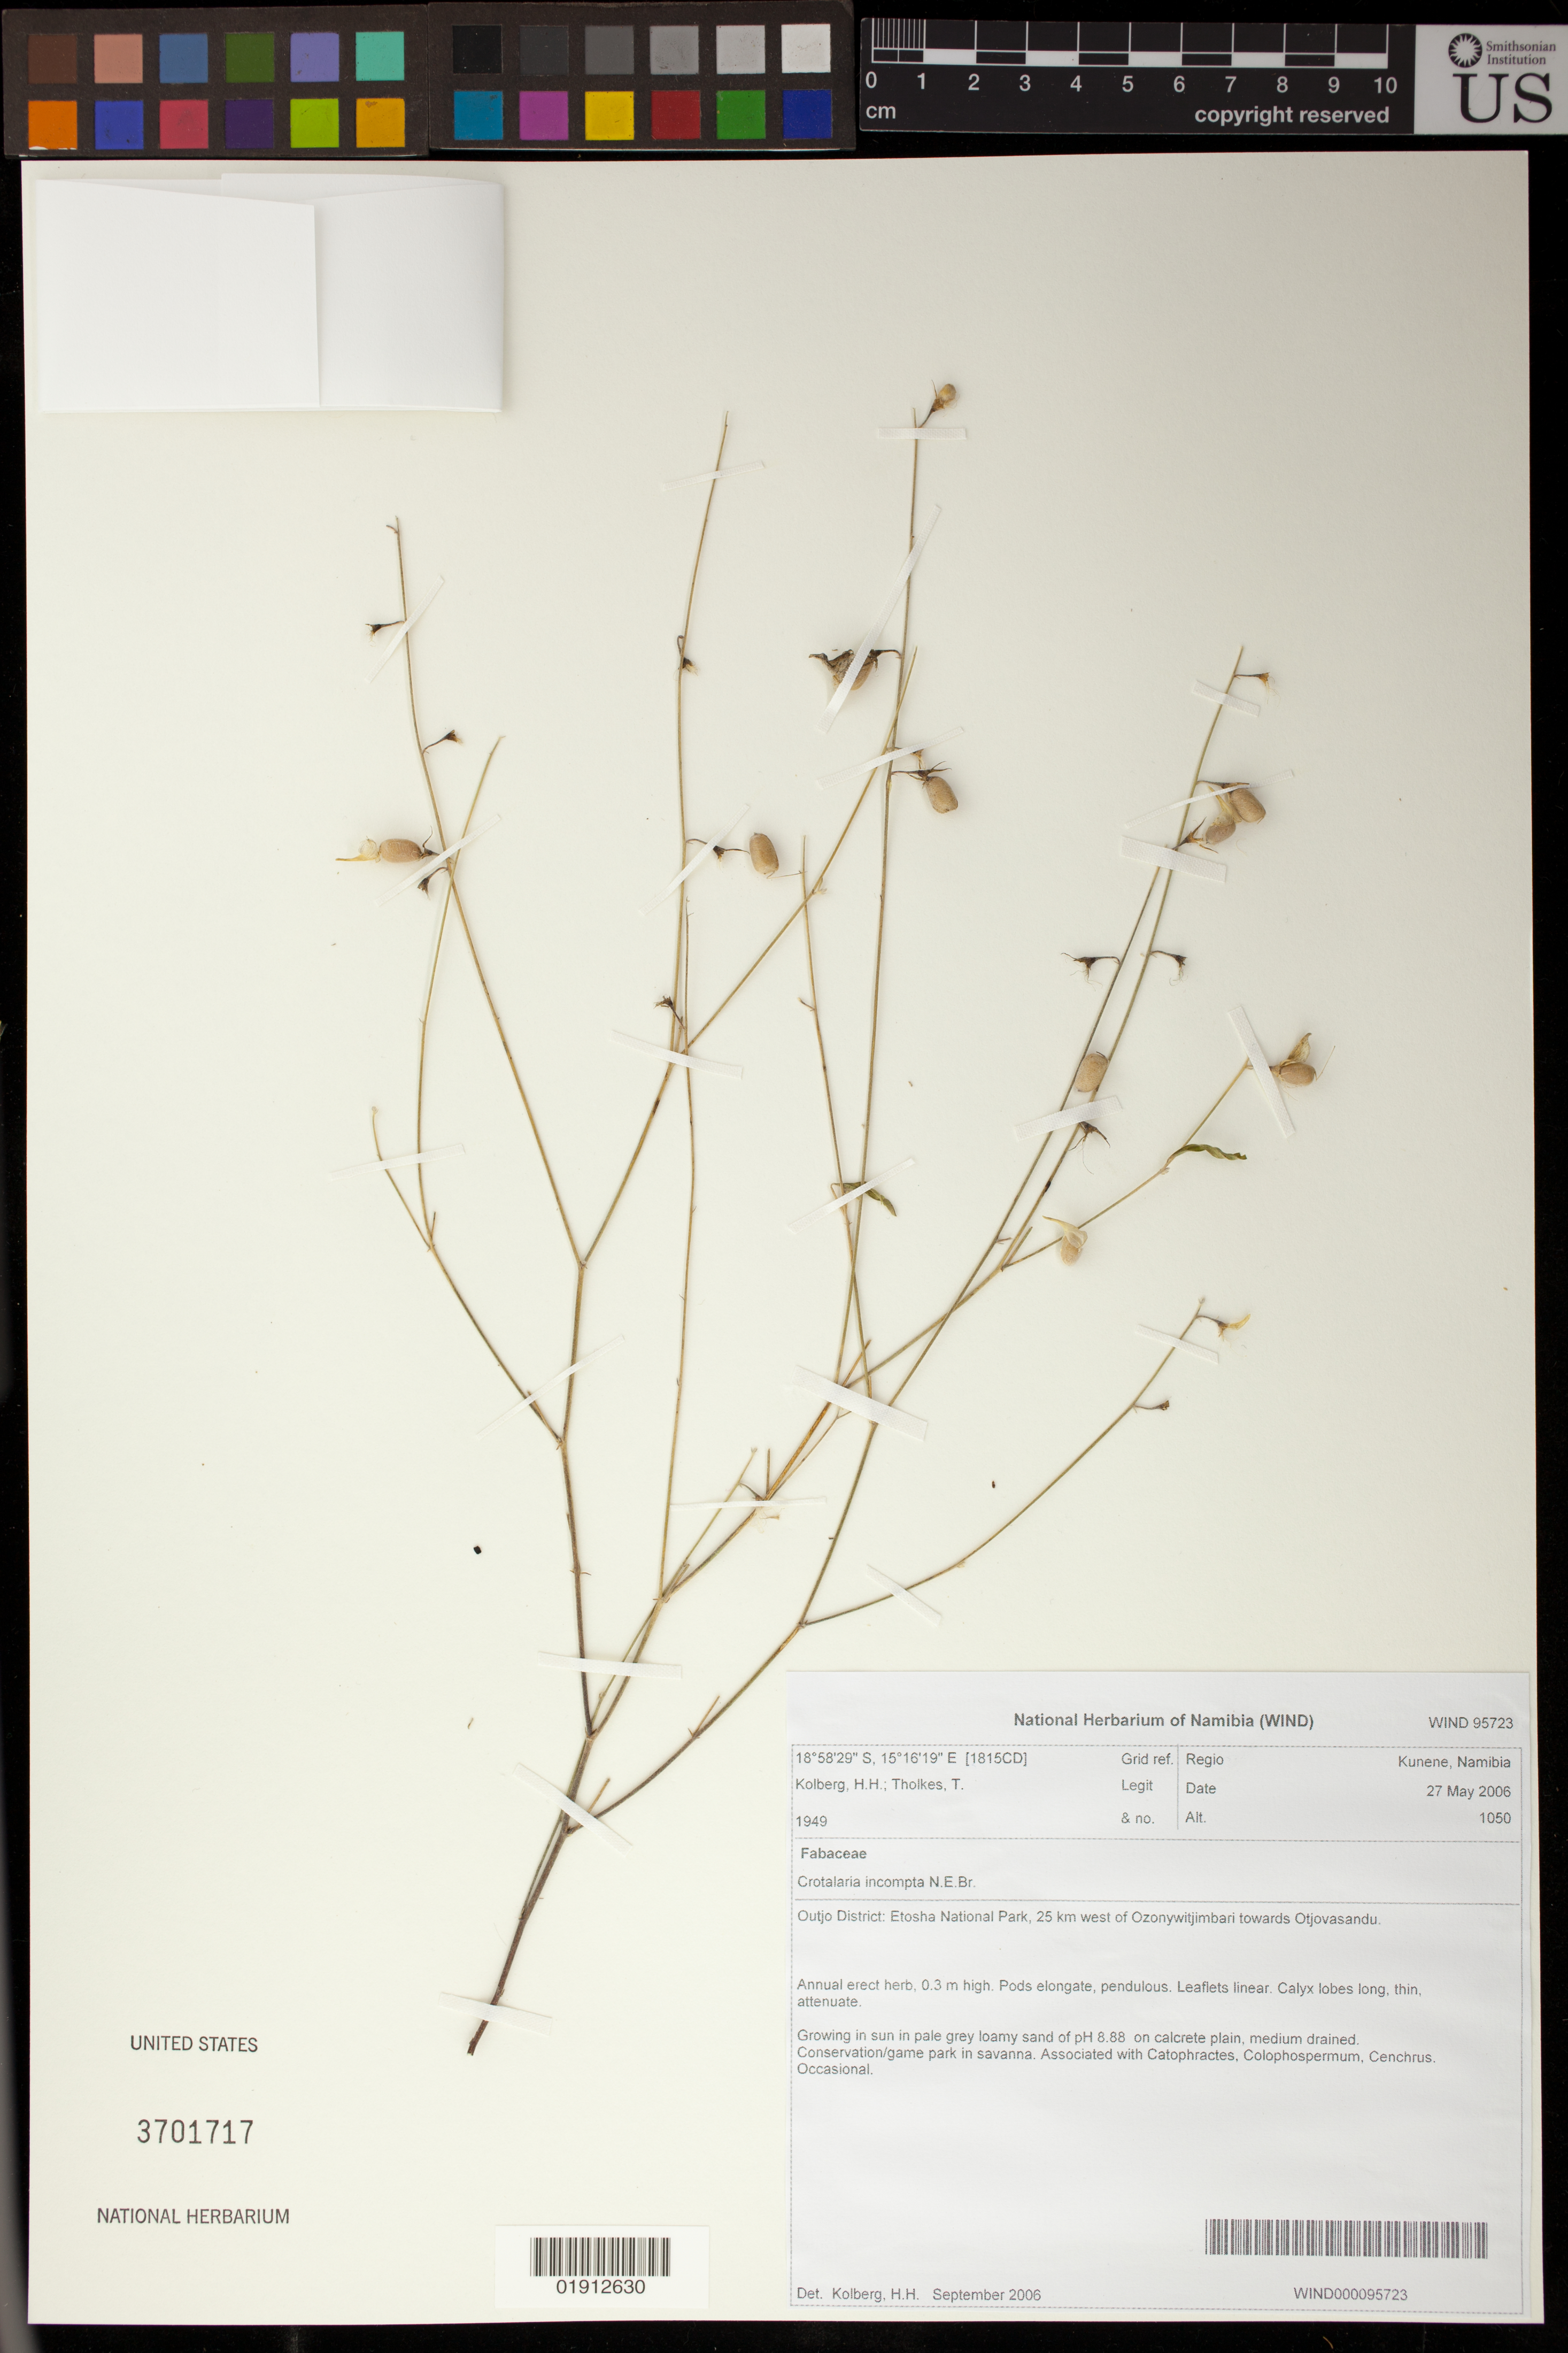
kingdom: Plantae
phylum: Tracheophyta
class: Magnoliopsida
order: Fabales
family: Fabaceae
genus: Crotalaria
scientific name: Crotalaria incompta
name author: N.E. Br.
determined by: Kolberg, H. H.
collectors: H. H. Kolberg & T. Tholkes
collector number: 1949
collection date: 2006-05-27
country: Namibia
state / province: Kunene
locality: Outjo District: Etosha National Park, 25 km west of Ozonywitjimbari towards Otjovasandu.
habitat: Growing in sun in pale grey loamy sand of pH 8.88 on calcrete plain, medium drained. Conservation/game park in savanna.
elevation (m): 1050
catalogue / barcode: US 3701717